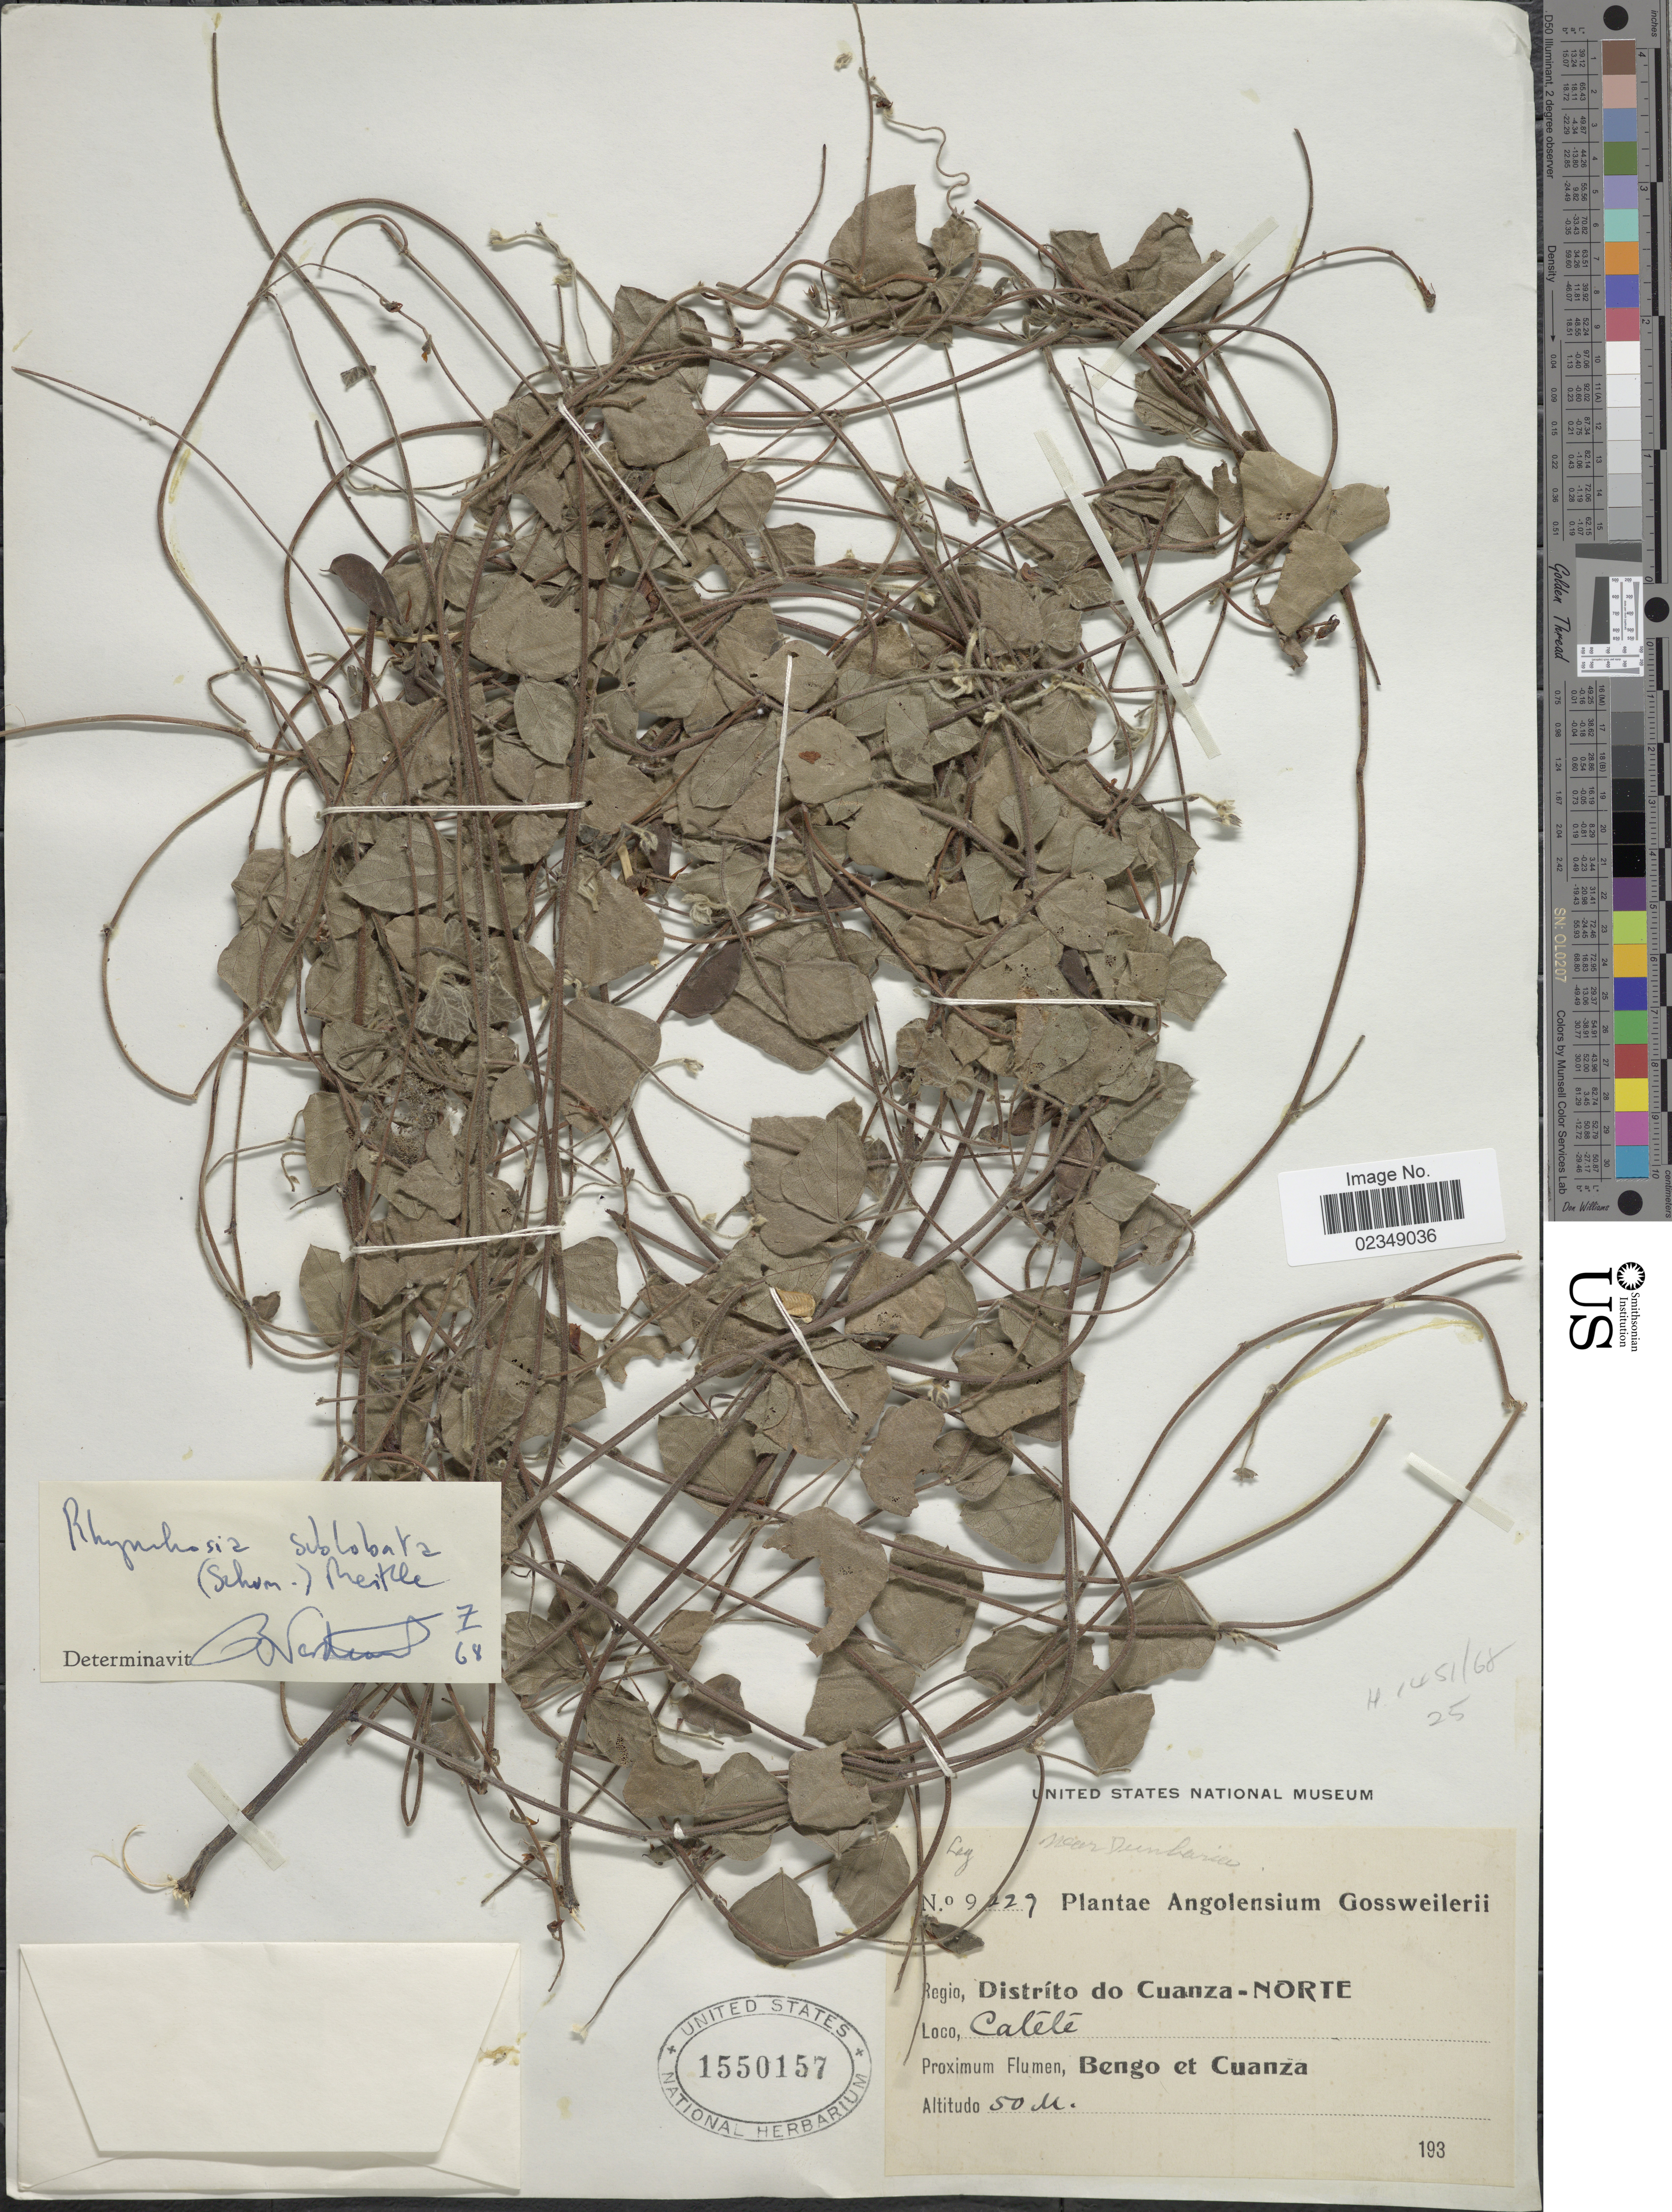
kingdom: Plantae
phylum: Tracheophyta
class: Magnoliopsida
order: Fabales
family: Fabaceae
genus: Rhynchosia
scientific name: Rhynchosia sublobata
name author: (Schumach.) Meikle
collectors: -. Gossweiler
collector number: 9229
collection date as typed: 193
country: Angola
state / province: Cuanza Norte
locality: Calete, Bengo et Cuanza [unsure placement]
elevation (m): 50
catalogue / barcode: US 1550157